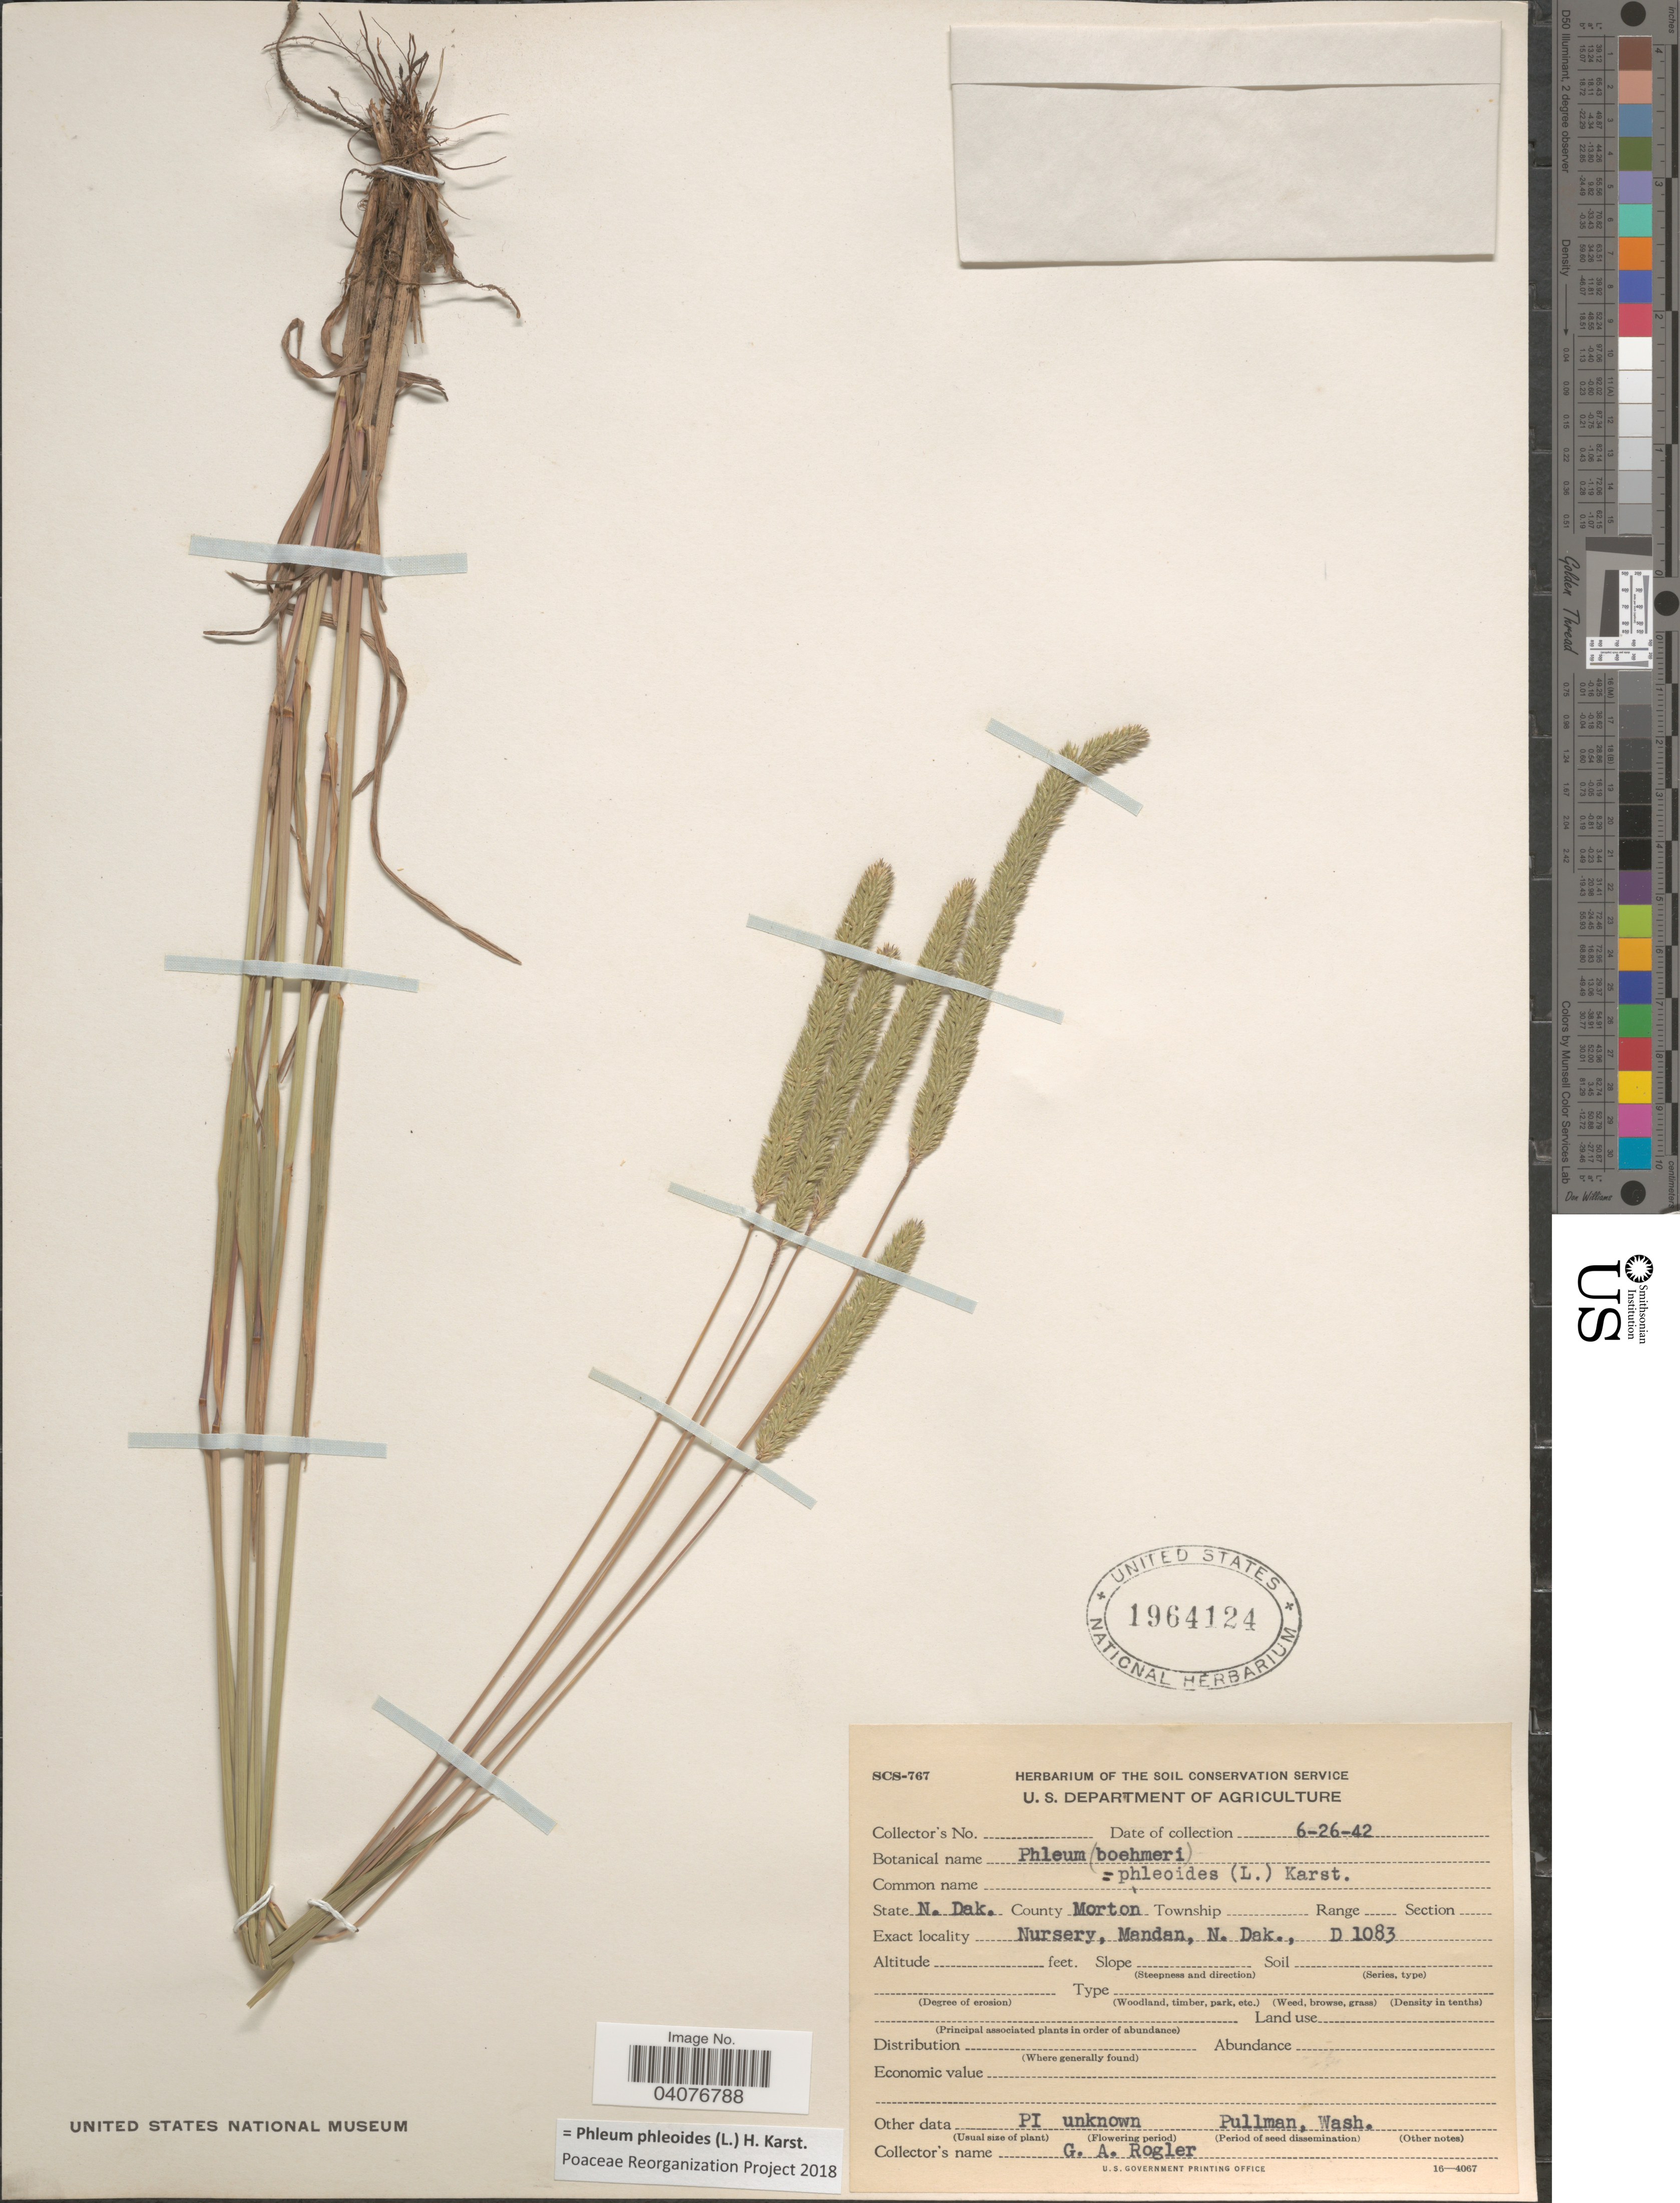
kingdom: Plantae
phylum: Tracheophyta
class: Liliopsida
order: Poales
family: Poaceae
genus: Phleum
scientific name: Phleum phleoides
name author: (L.) H. Karst.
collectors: G. Rogler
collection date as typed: Transcribed d/m/y: 26/6/42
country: United States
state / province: North Dakota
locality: County Morton. Nursery, Mandan, D 1083.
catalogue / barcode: US 1964124